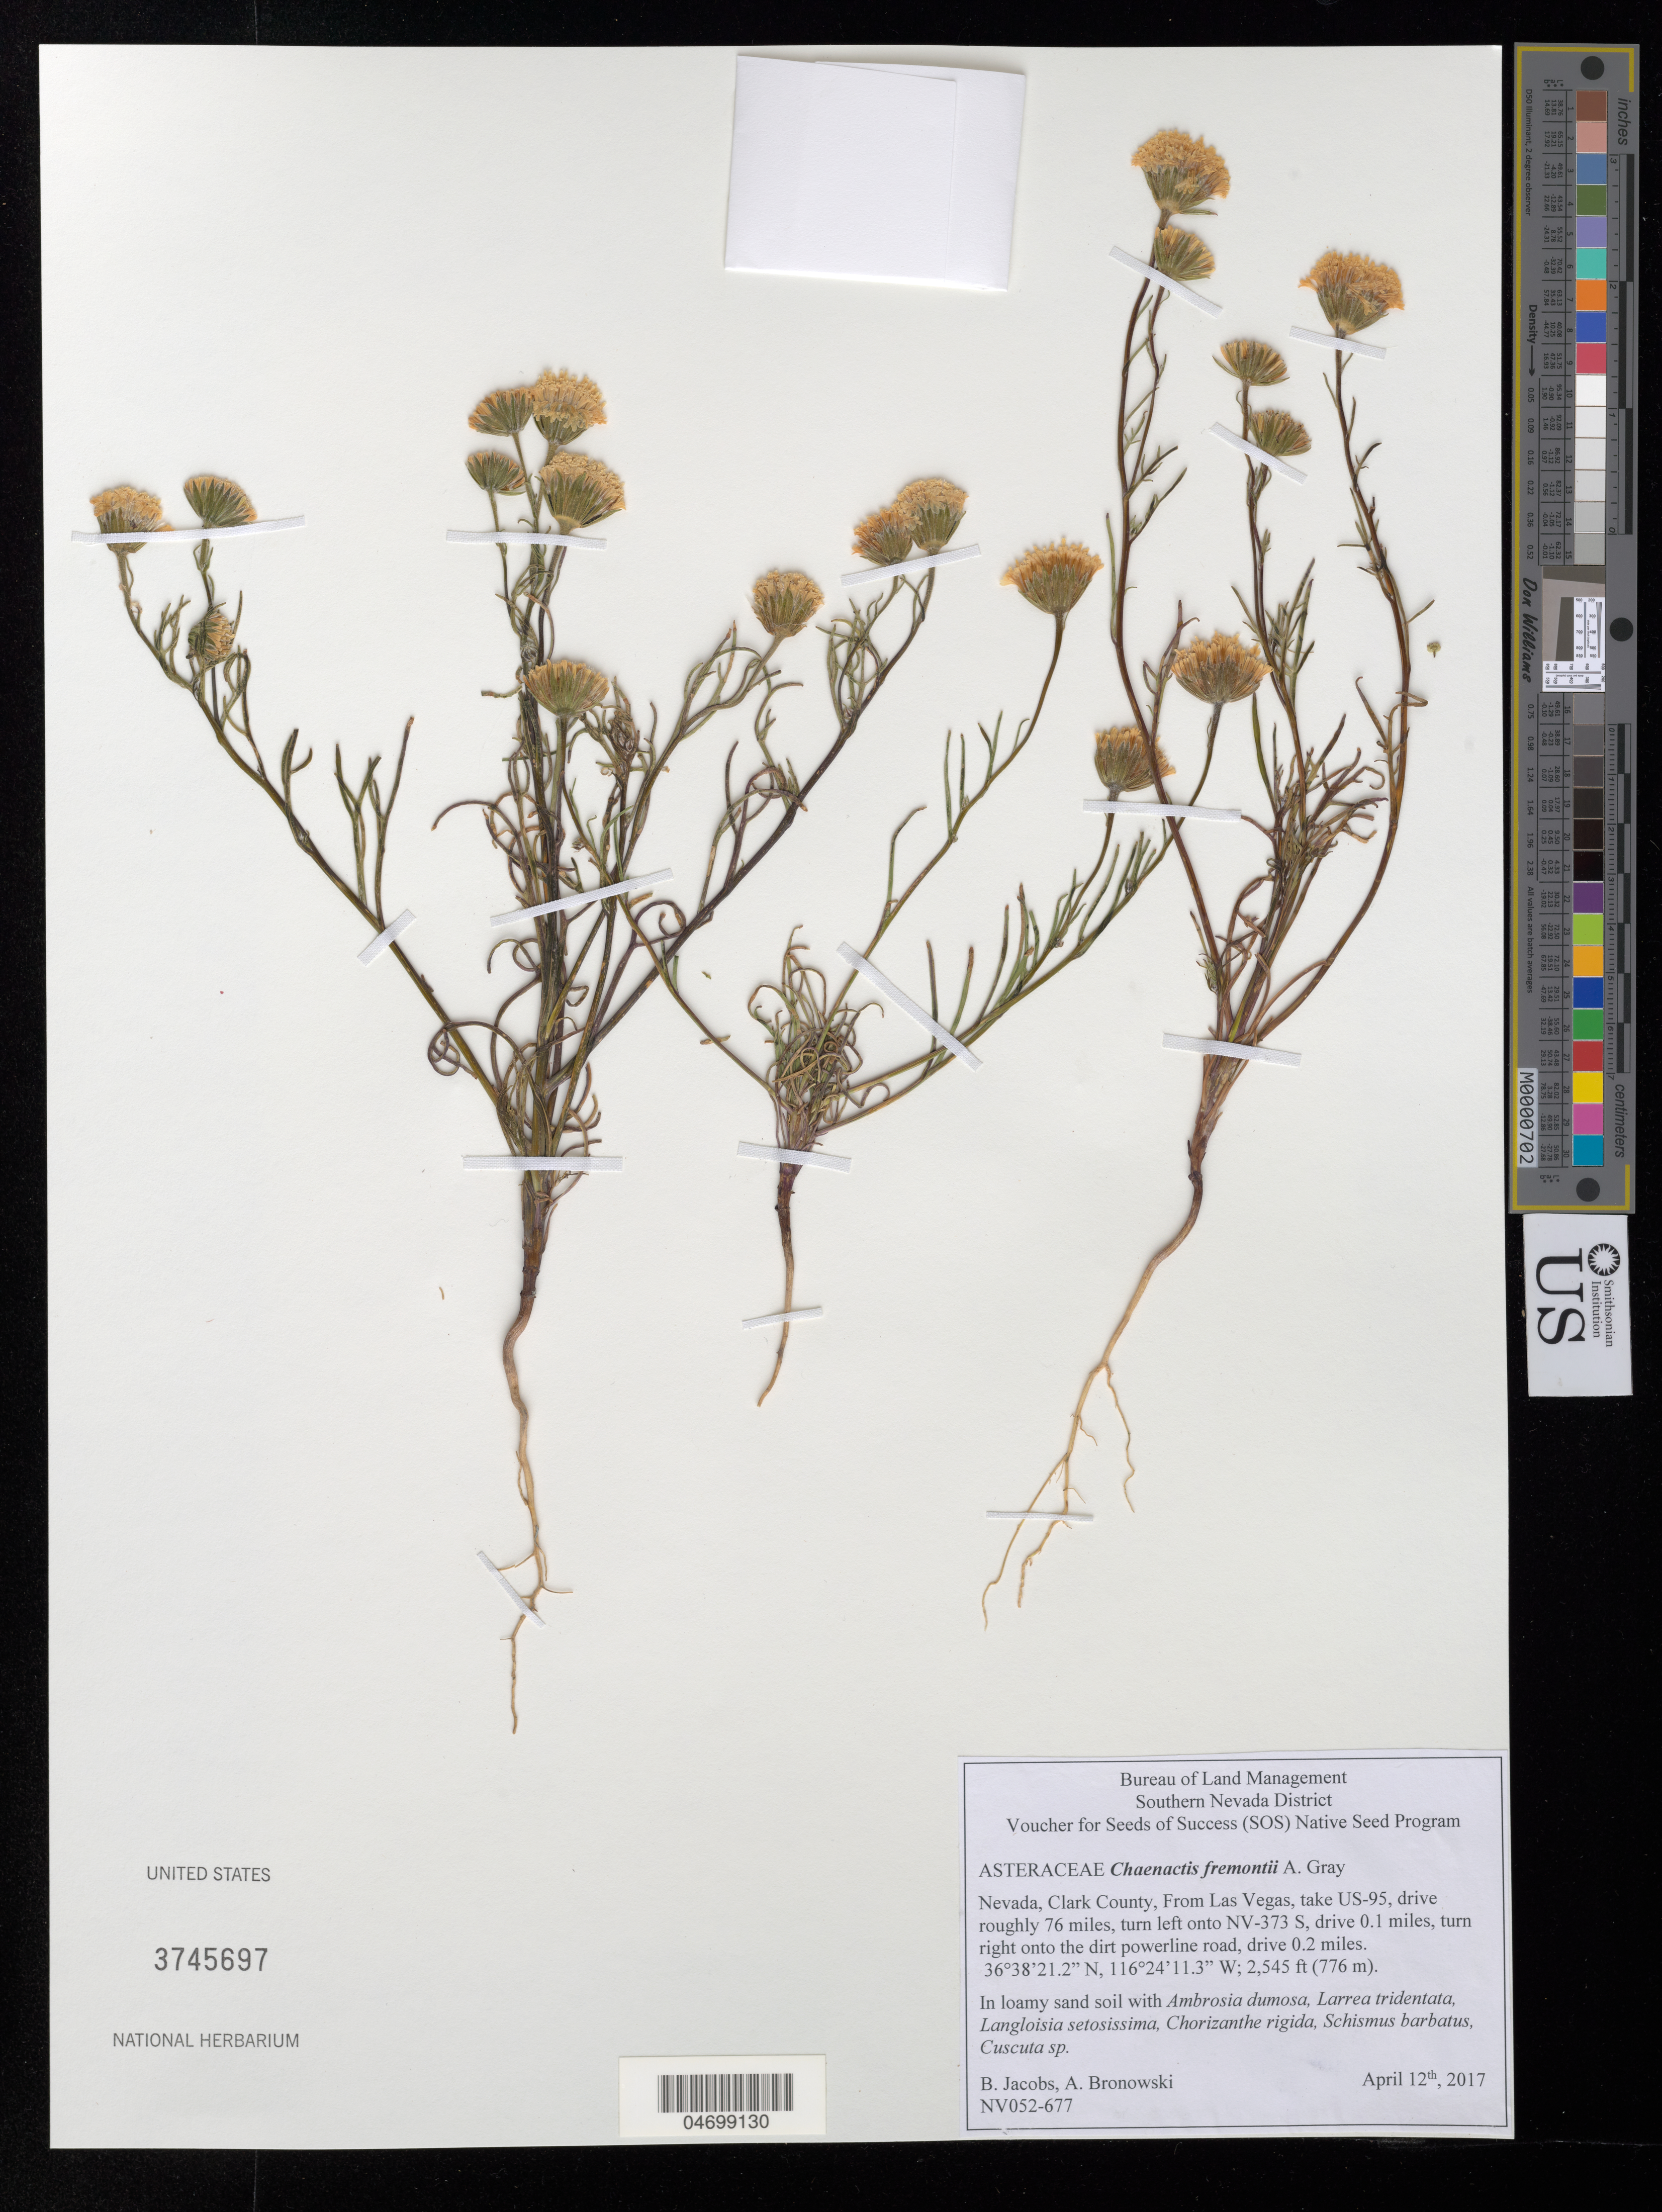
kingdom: Plantae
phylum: Tracheophyta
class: Magnoliopsida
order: Asterales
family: Asteraceae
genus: Chaenactis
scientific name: Chaenactis fremontii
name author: A. Gray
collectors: B. Jacobs & A. Bronowski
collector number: NV052-677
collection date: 2017-04-12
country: United States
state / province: Nevada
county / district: Clark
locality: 0.1 mi. on NV-373 S, turn onto the dirt powerline road and drive 0.2 mi.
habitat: R030XA065NV. In loamy sand soil with Ambrosia dumosa, Larrea tridentata, Cuscuta sp., etc.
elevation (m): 237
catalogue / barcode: US 3745697